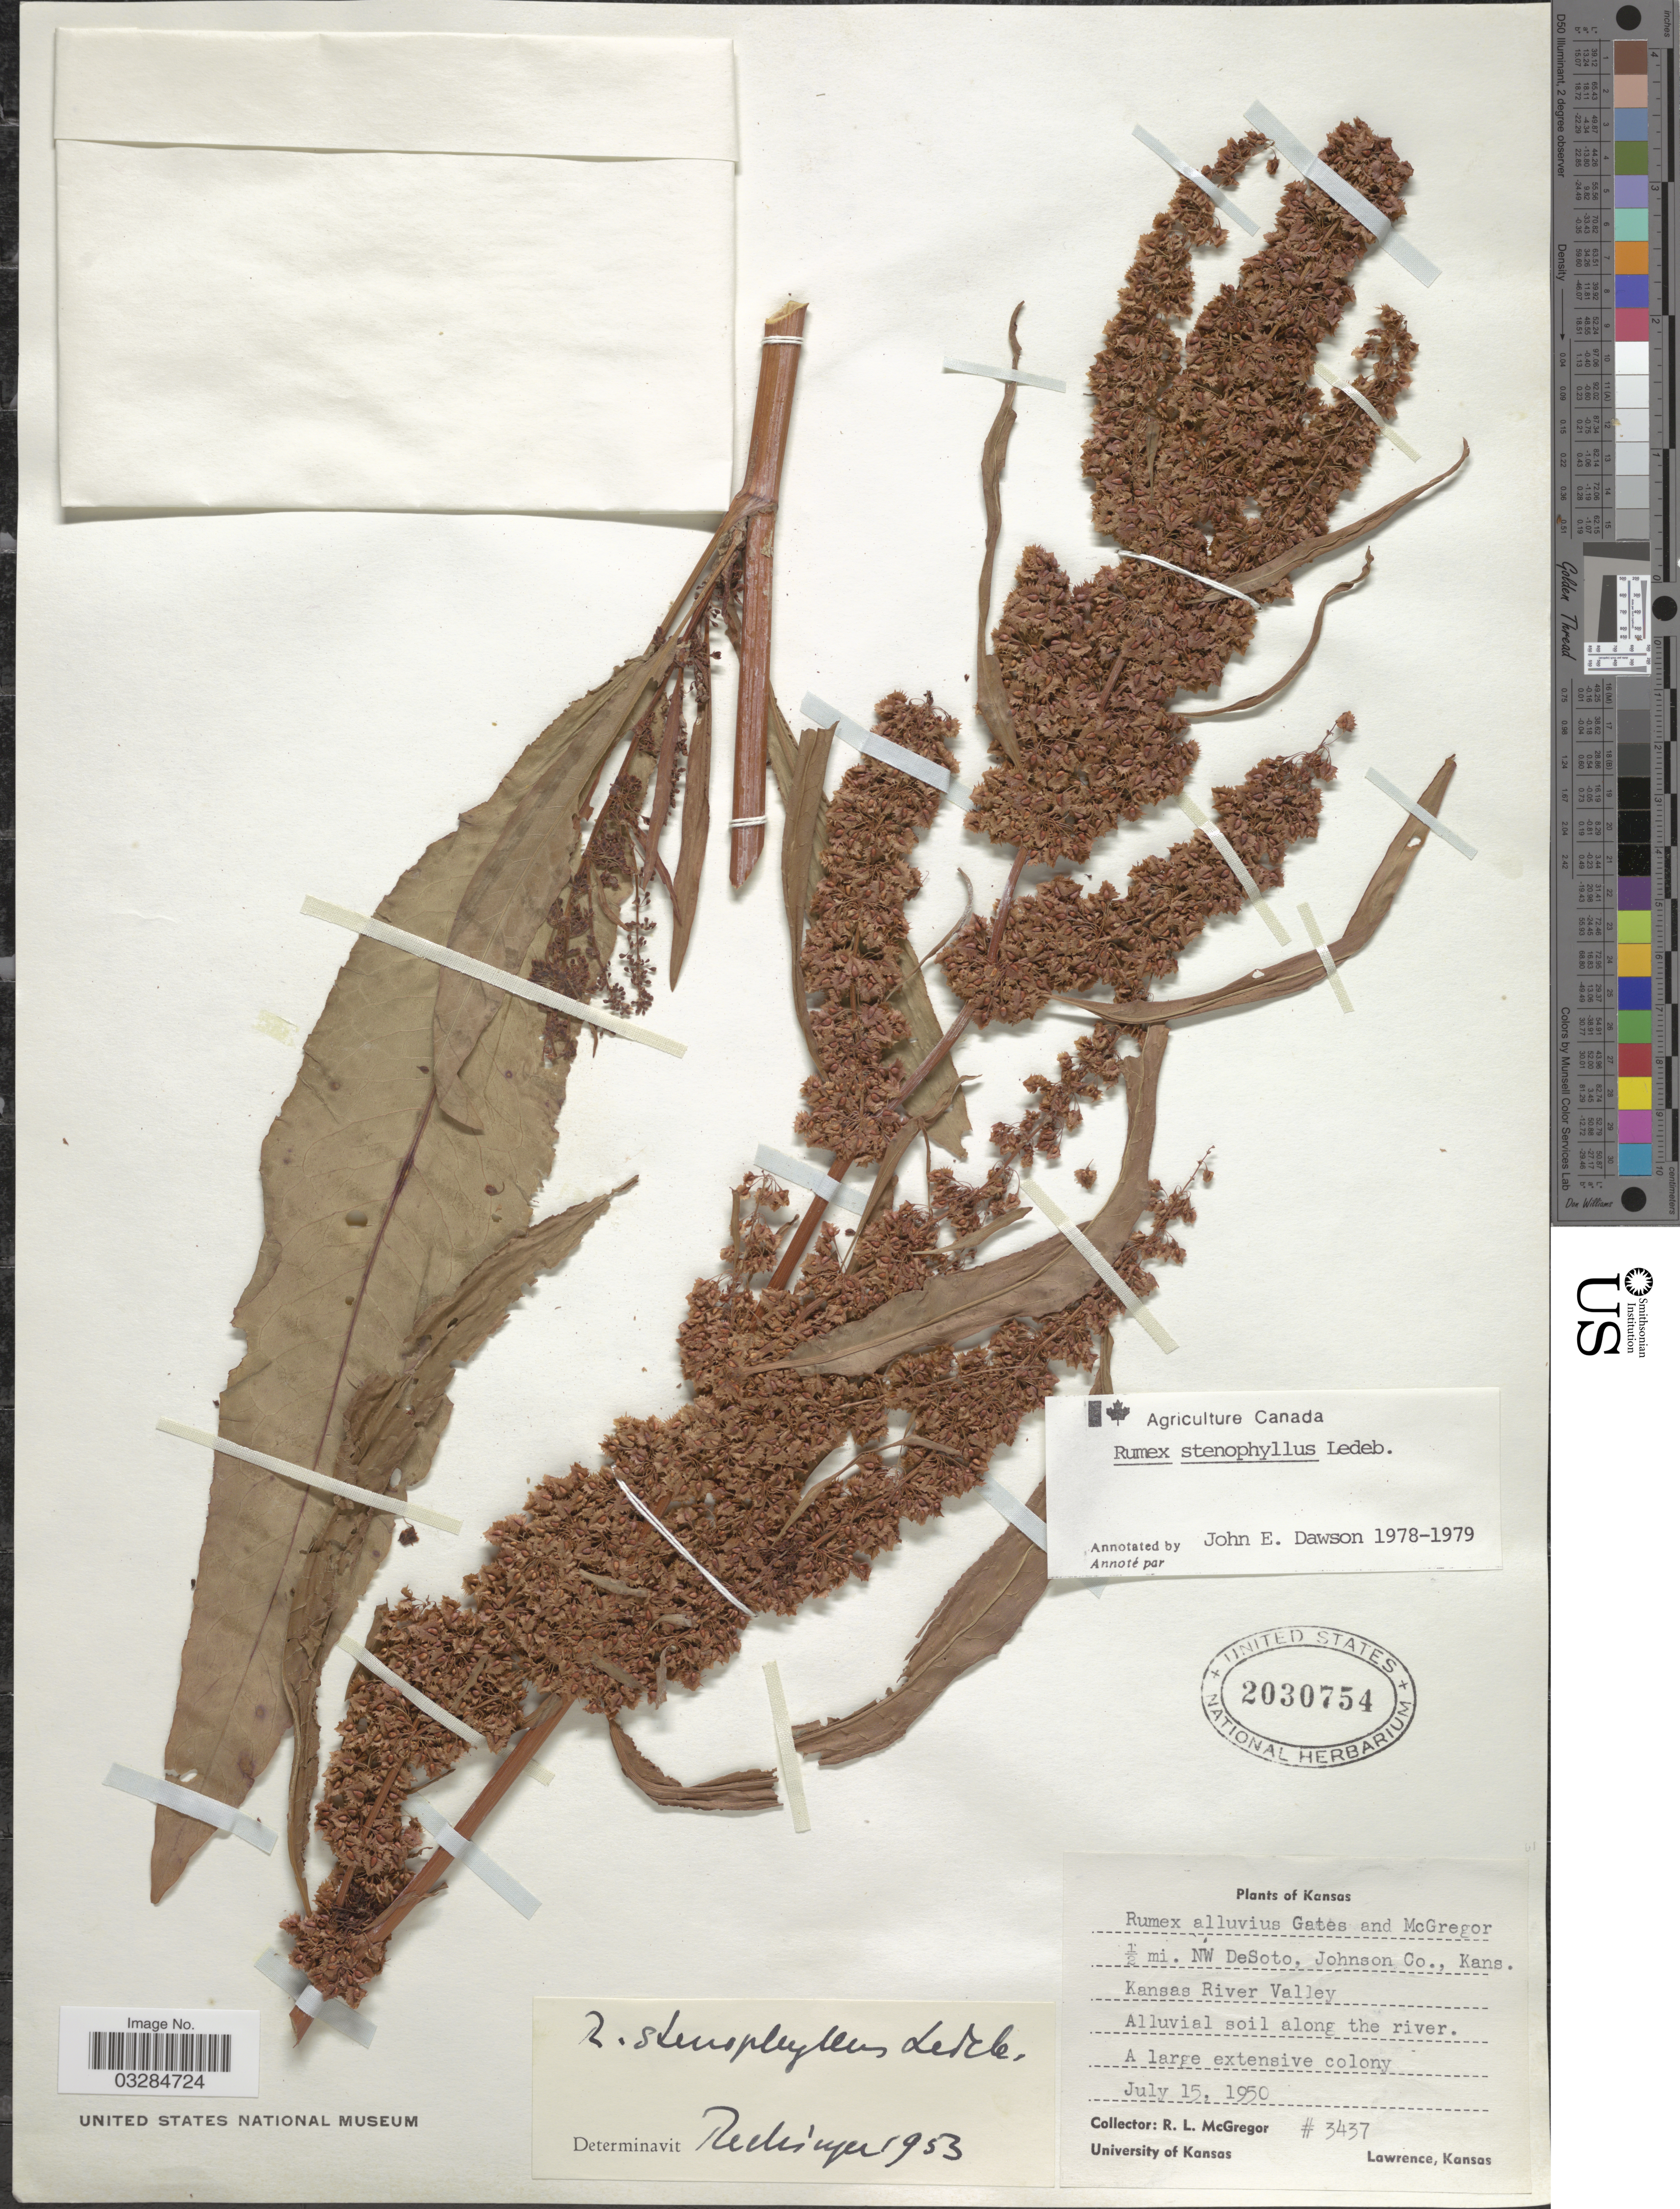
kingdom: Plantae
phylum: Tracheophyta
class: Magnoliopsida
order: Caryophyllales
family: Polygonaceae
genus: Rumex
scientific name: Rumex stenophyllus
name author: Ledeb.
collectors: R. McGregor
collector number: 3437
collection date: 1950-07-15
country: United States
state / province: Kansas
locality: ½ mi. NW DeSoto, Johnson Co., Kans. Kansas River Valley.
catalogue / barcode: US 2030754